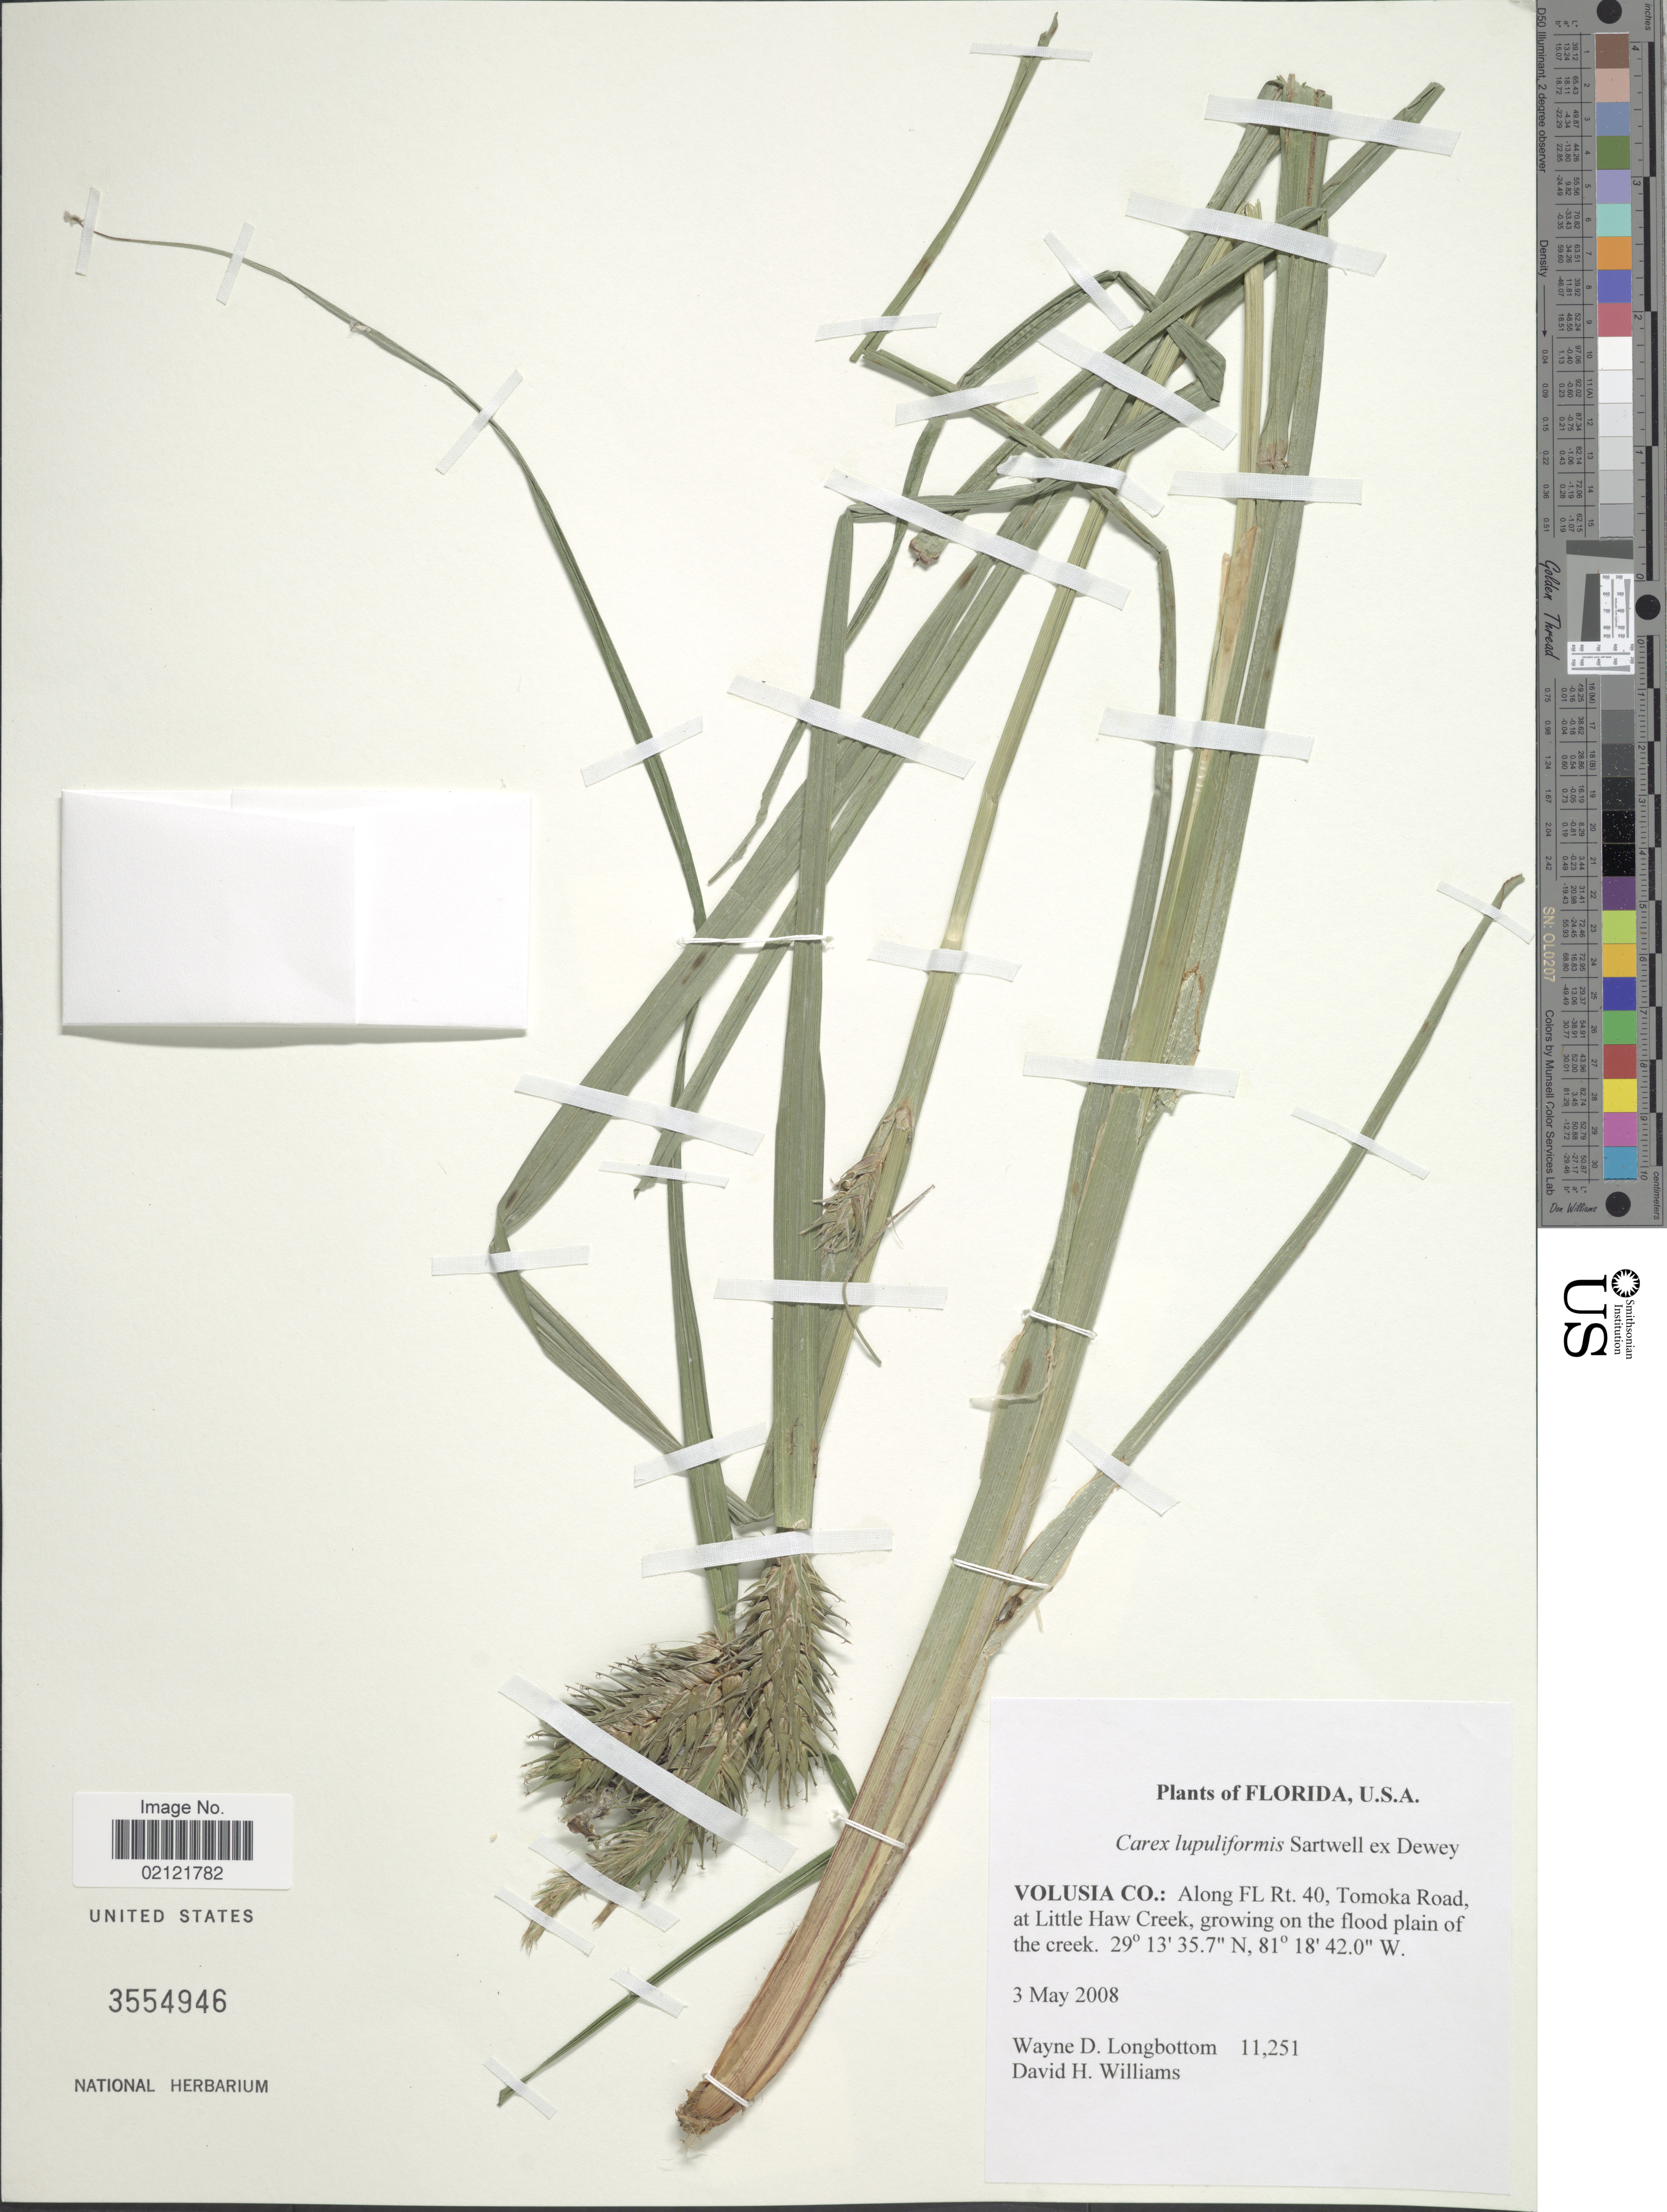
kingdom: Plantae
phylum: Tracheophyta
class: Liliopsida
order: Poales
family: Cyperaceae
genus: Carex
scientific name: Carex lupuliformis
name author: Sartwell ex Dewey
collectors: W. D. Longbottom & D. H. Williams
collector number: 11251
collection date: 2008-05-03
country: United States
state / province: Florida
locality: Volusia Co.: Along FL Rt. 40, Tomoka Road at Little Haw Creek, growing on the flood plain of the creek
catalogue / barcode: US 3554946